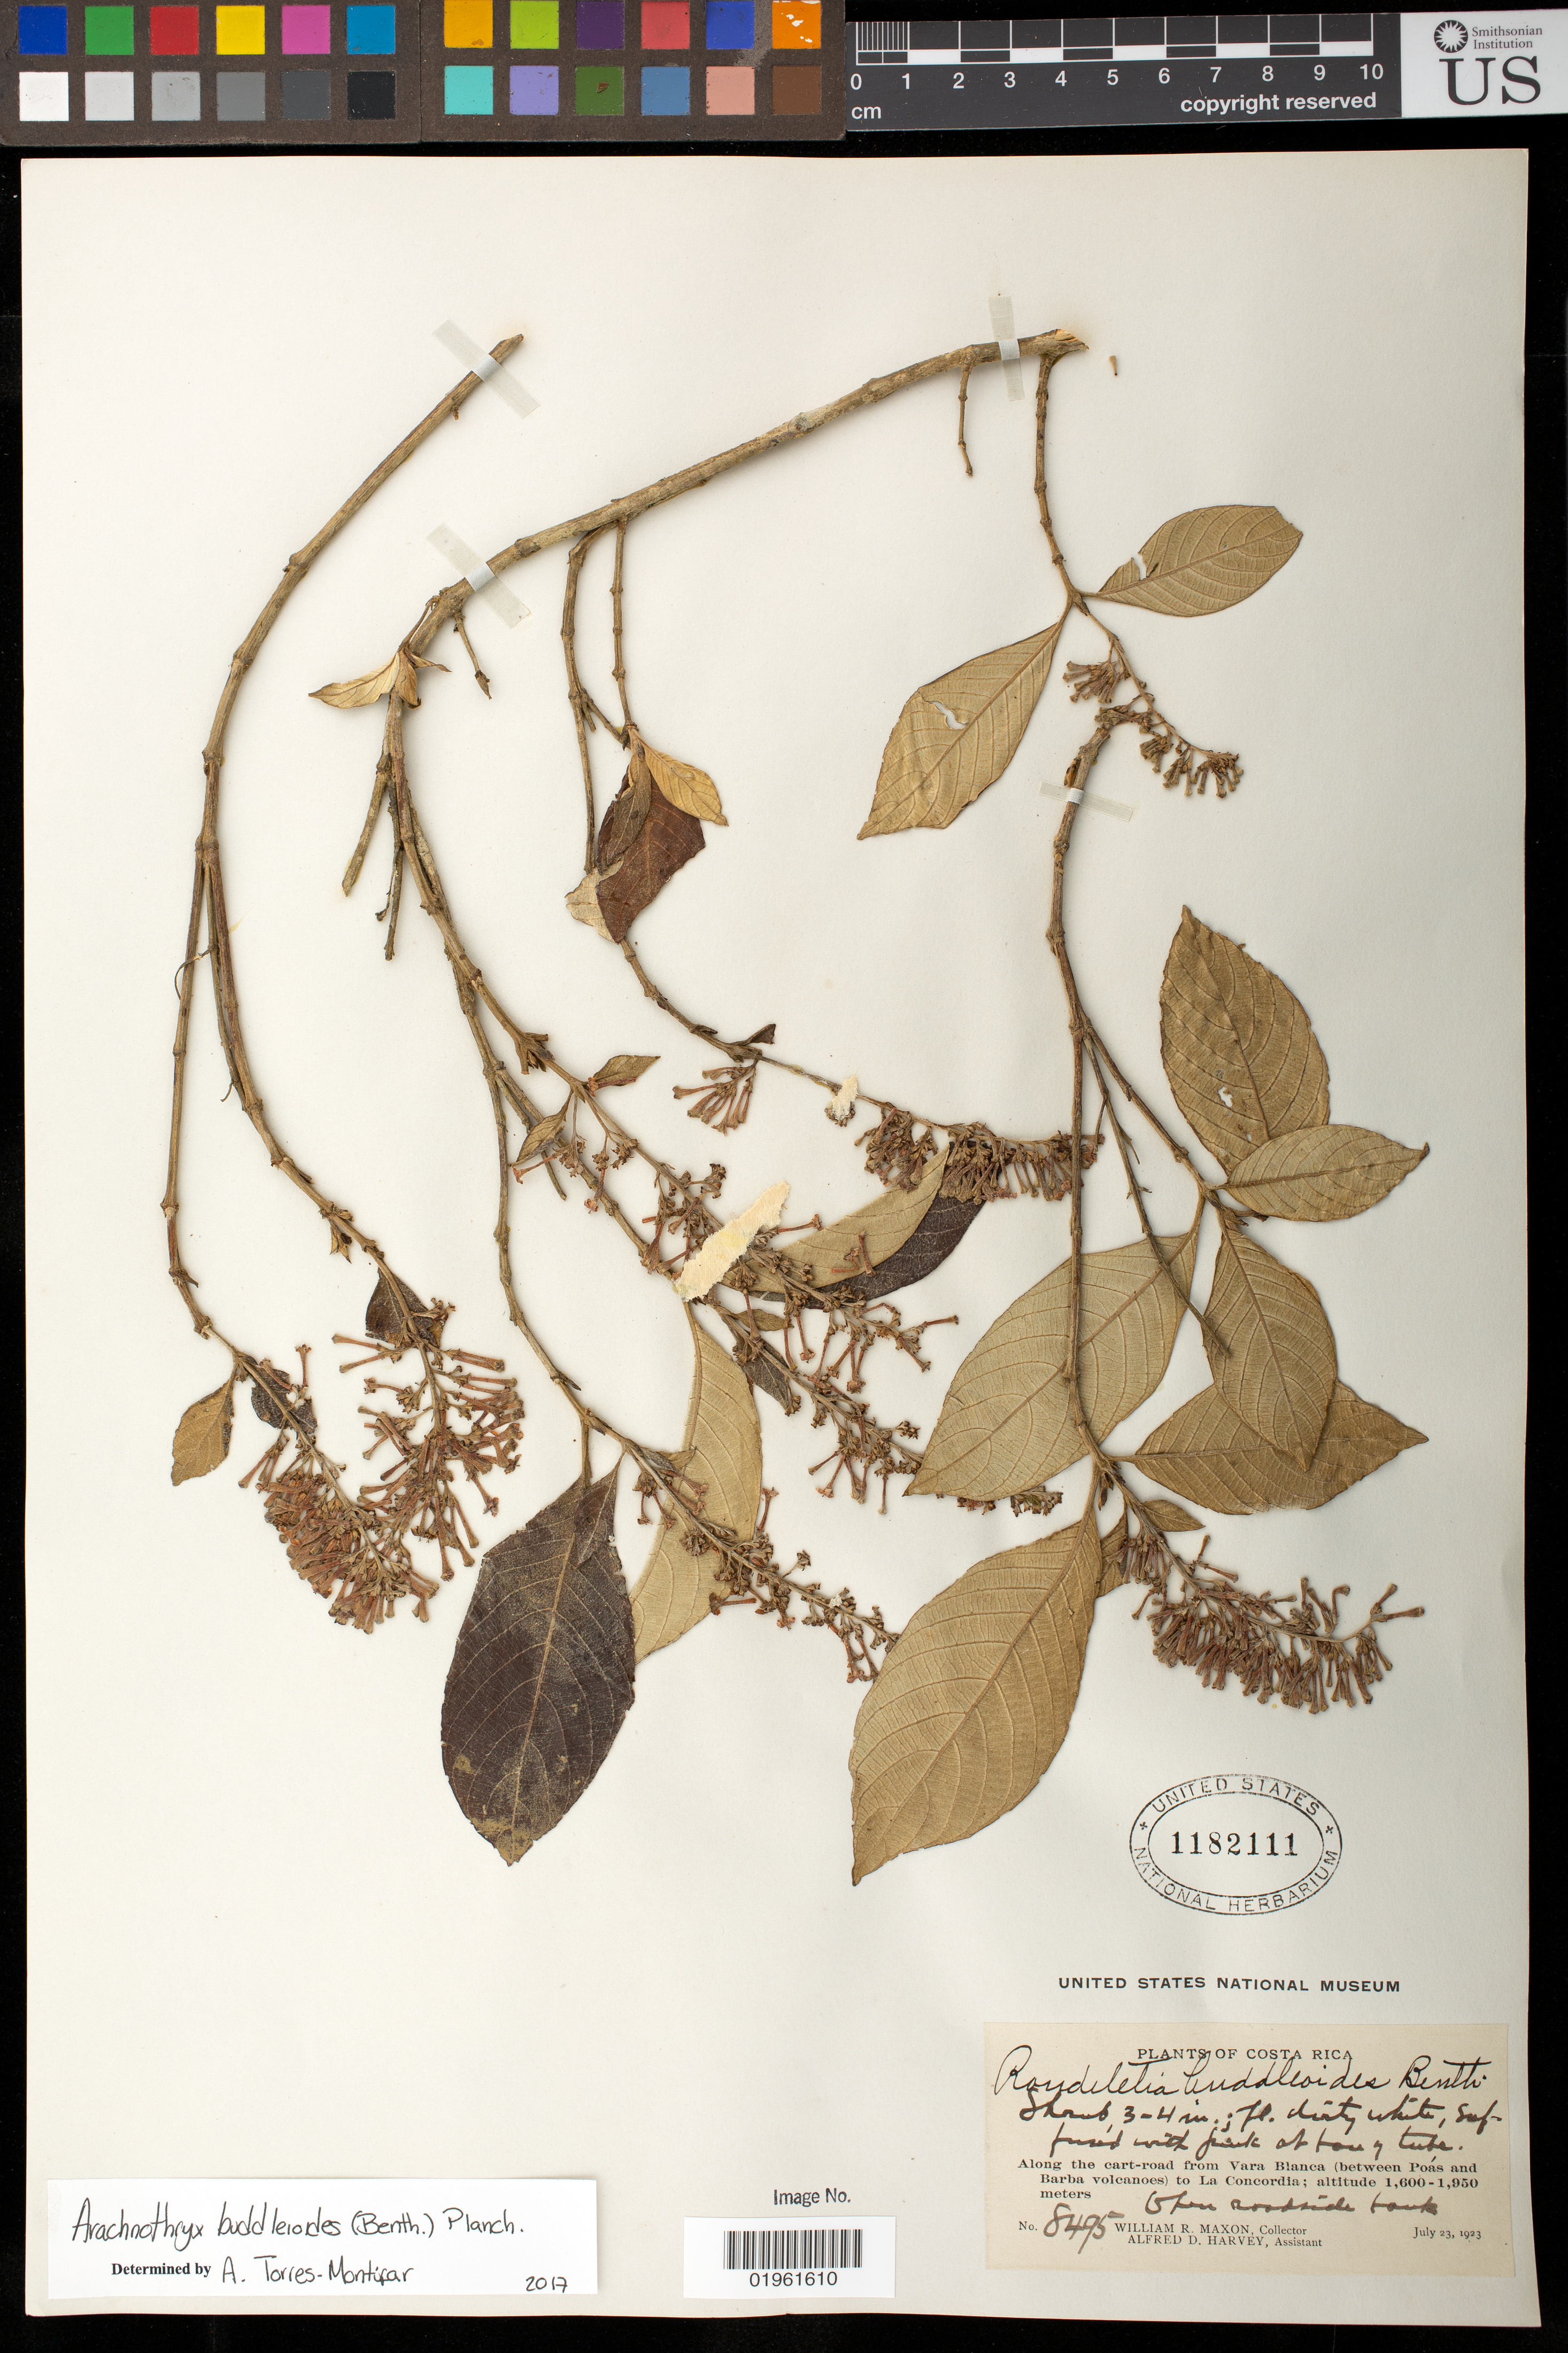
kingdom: Plantae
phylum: Tracheophyta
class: Magnoliopsida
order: Gentianales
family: Rubiaceae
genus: Arachnothryx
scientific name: Arachnothryx buddleioides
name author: (Benth.) Planch.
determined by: Montúfar, Alejandro Torres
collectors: W. R. Maxon & A. D. Harvey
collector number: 8495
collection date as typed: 23 Jul 1923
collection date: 1923-07-23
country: Costa Rica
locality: Along the cart road from Vara Blanca (between Poás and Barba volcanoes) to La Concordia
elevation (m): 1600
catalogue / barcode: US 1182111